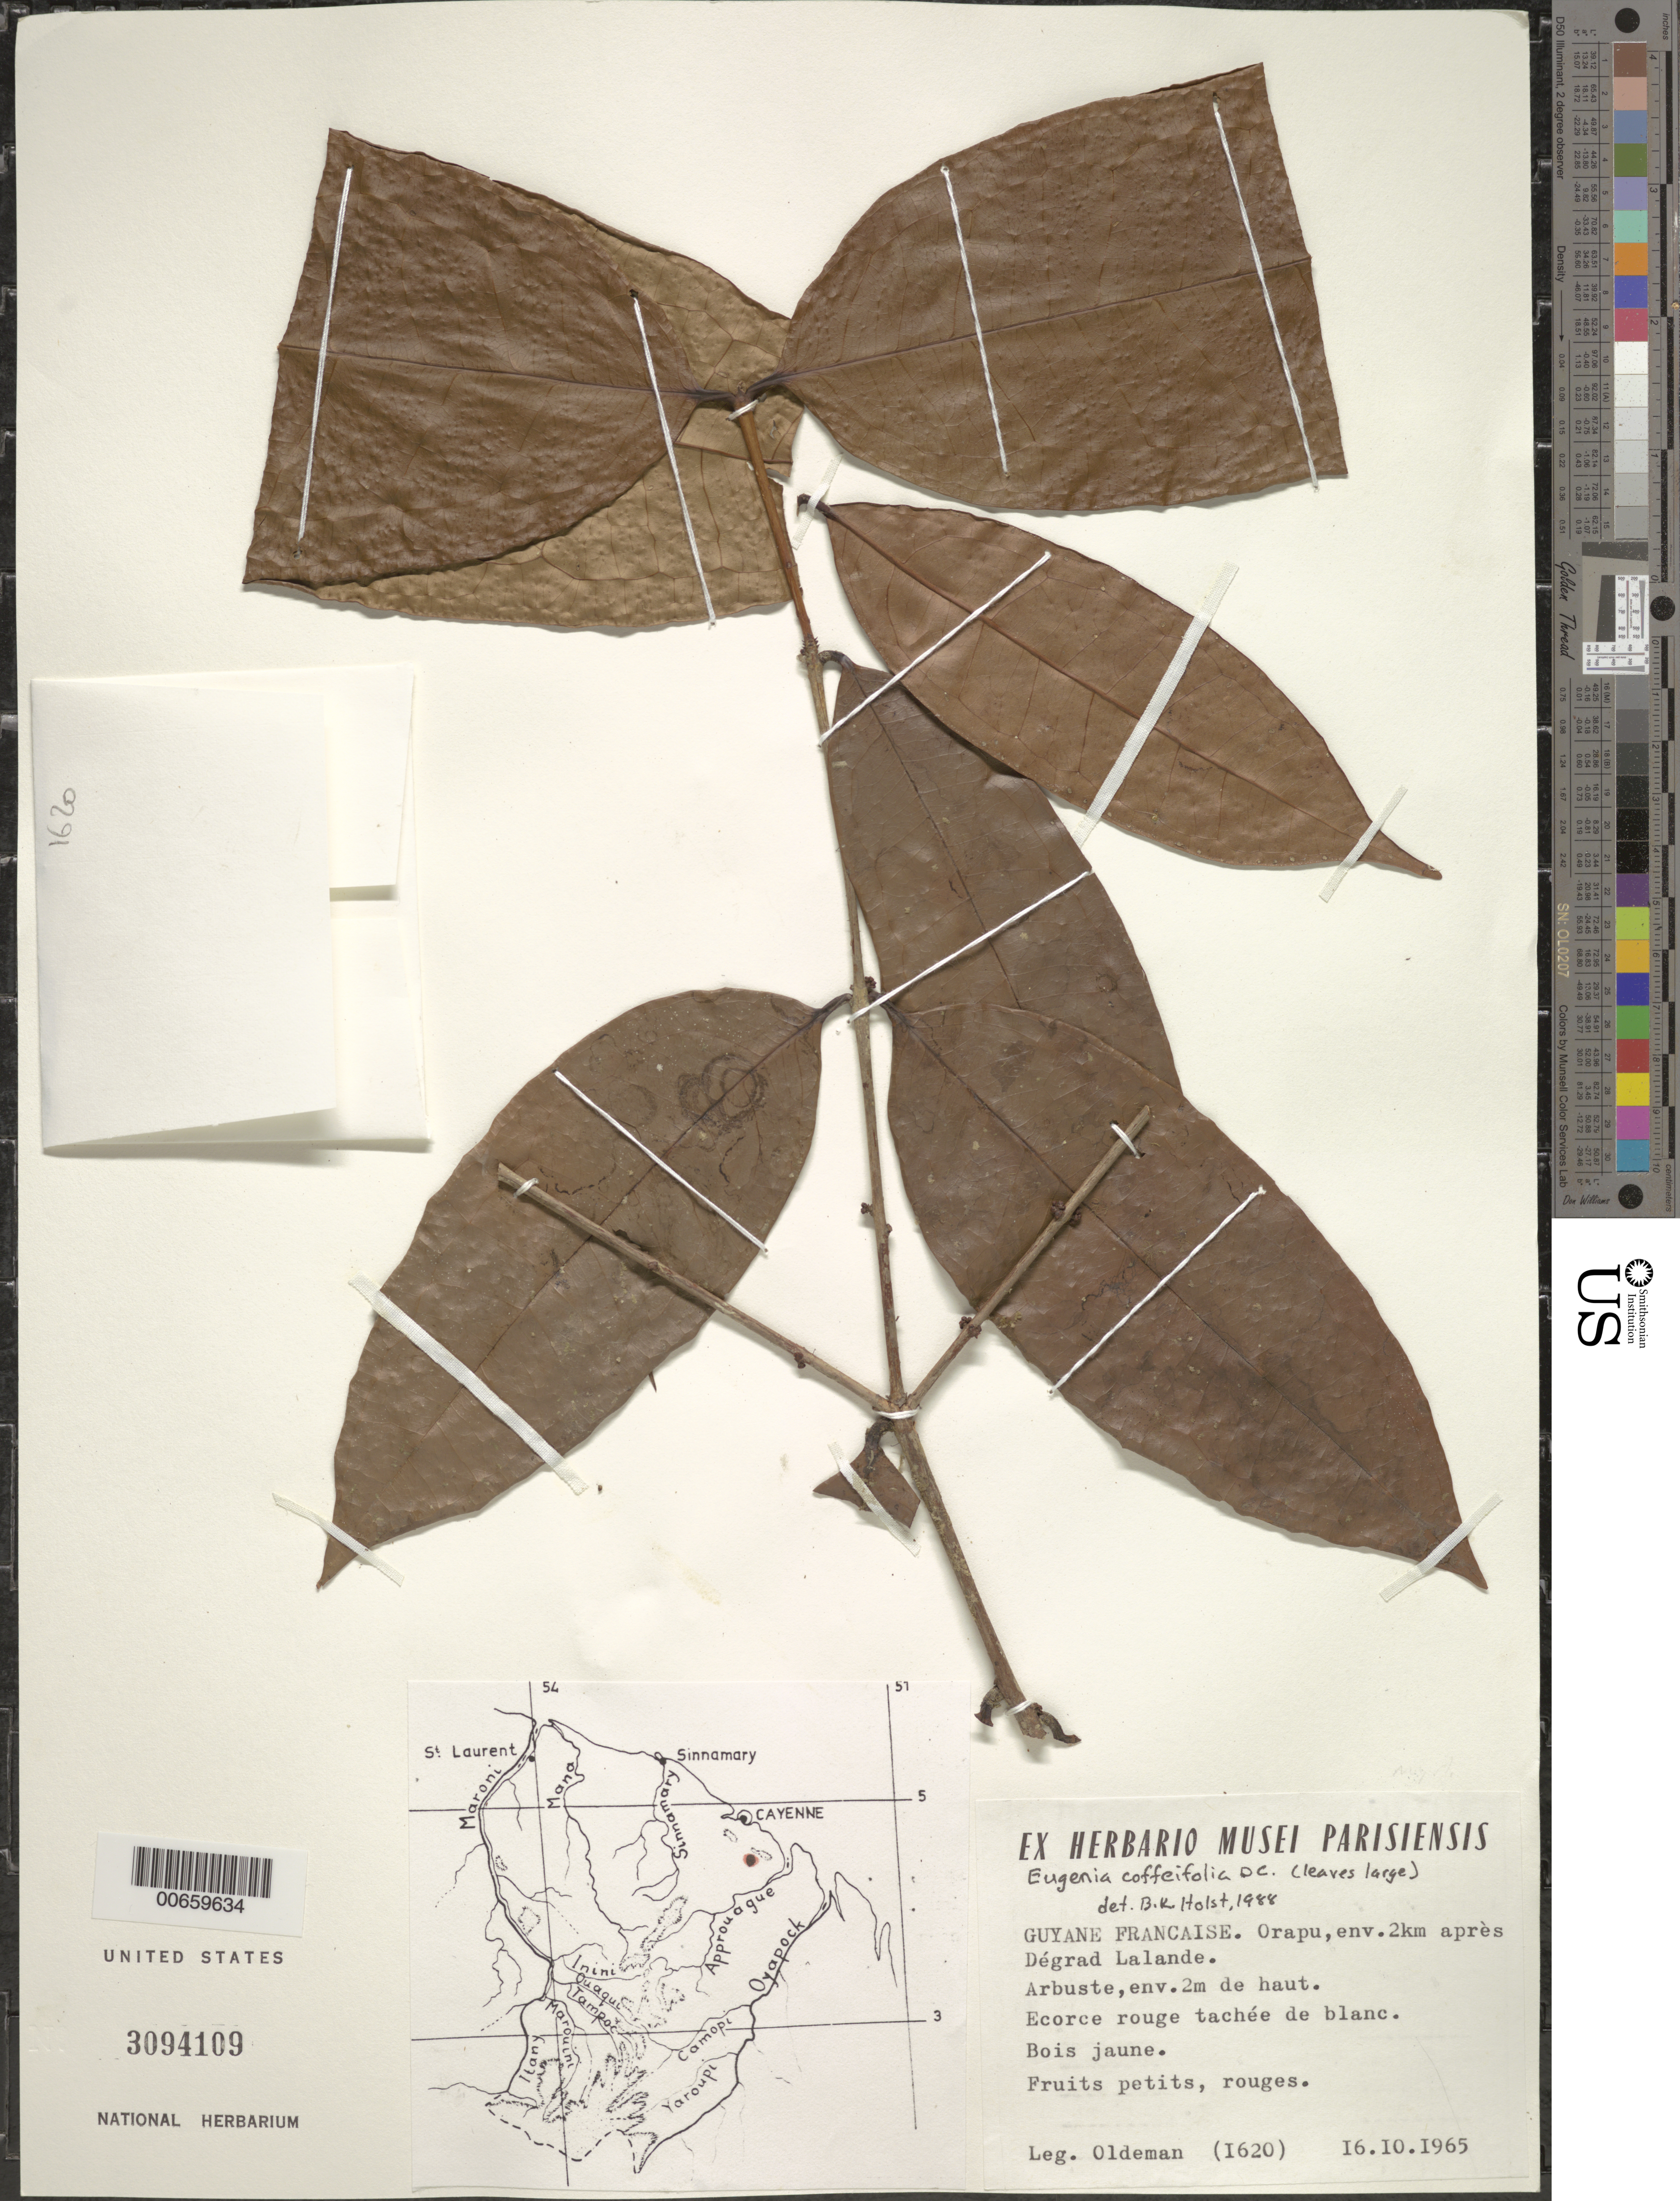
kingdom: Plantae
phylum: Tracheophyta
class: Magnoliopsida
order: Myrtales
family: Myrtaceae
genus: Eugenia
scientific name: Eugenia sinemariensis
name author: Aubl.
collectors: R. Oldeman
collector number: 1620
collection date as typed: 16-Oct-65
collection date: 1965-10-16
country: French Guiana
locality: Orapu, env. 1-1/2 km, après Dégrad Lalande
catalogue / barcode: US 3094109